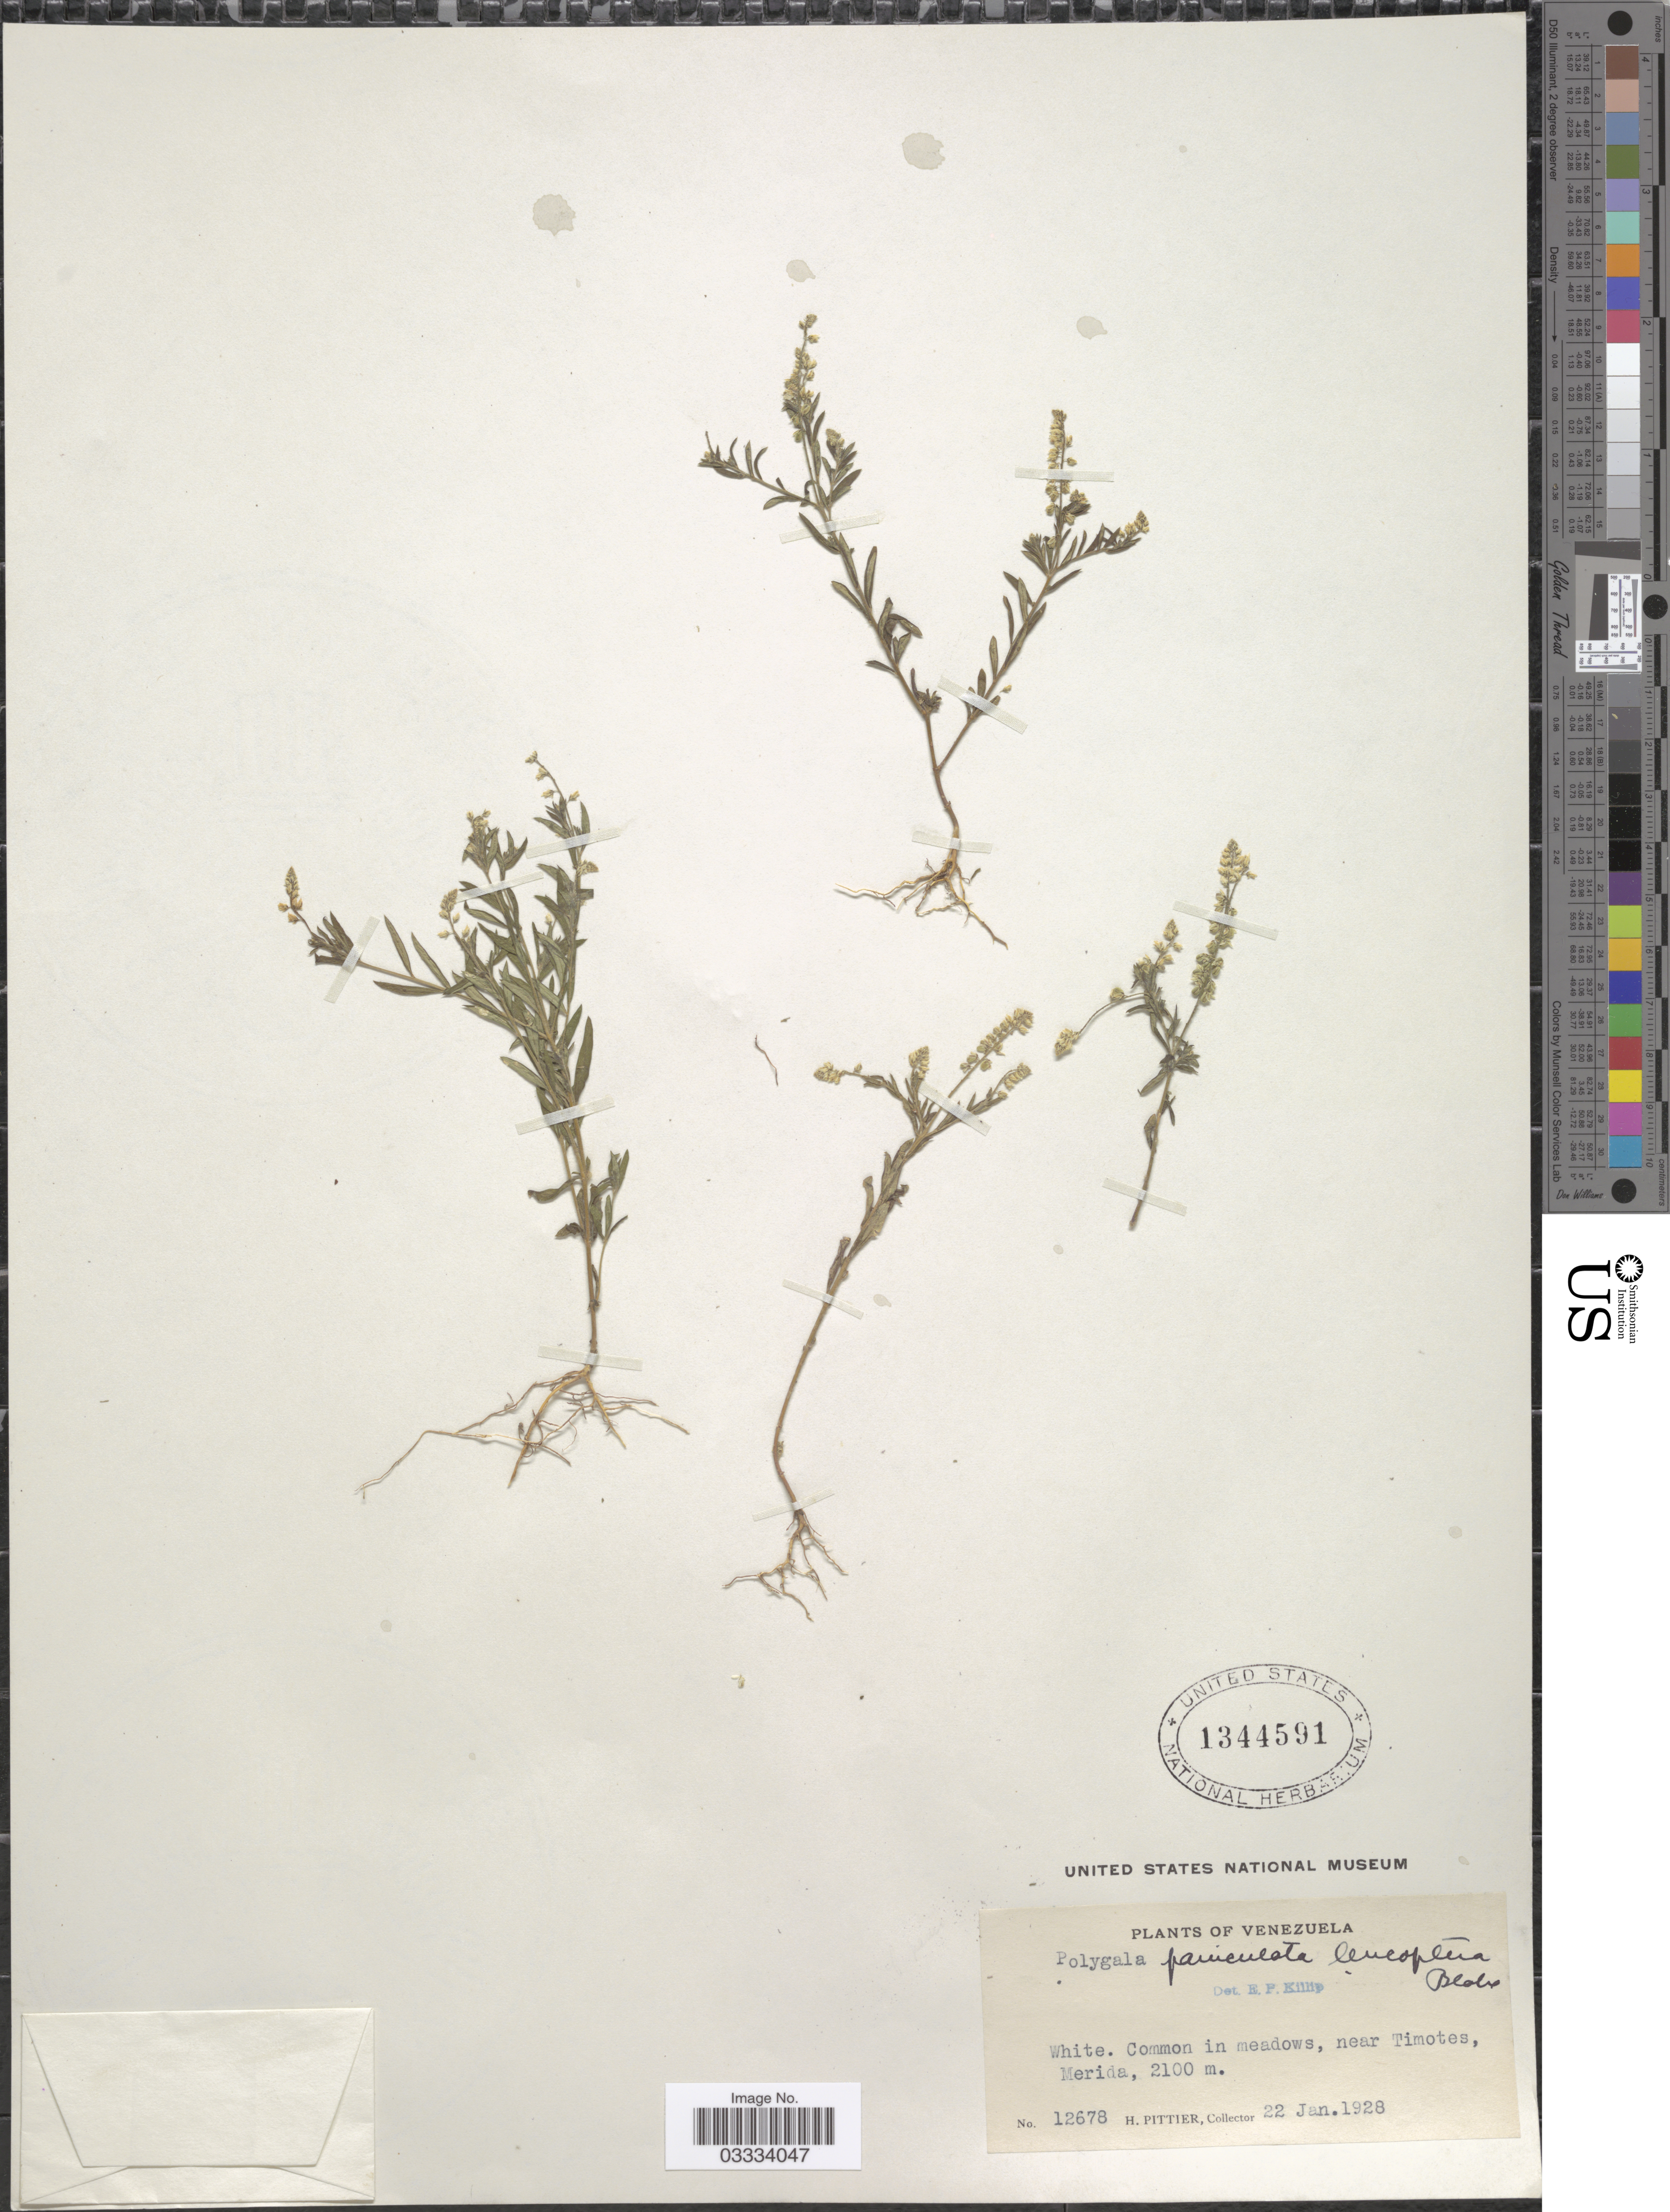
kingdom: Plantae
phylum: Tracheophyta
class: Magnoliopsida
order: Fabales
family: Polygalaceae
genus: Polygala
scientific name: Polygala paniculata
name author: L.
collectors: H. F. Pittier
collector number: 12678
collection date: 1928-01-22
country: Venezuela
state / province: Mérida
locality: Near Timotes.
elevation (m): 2100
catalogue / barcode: US 1344591